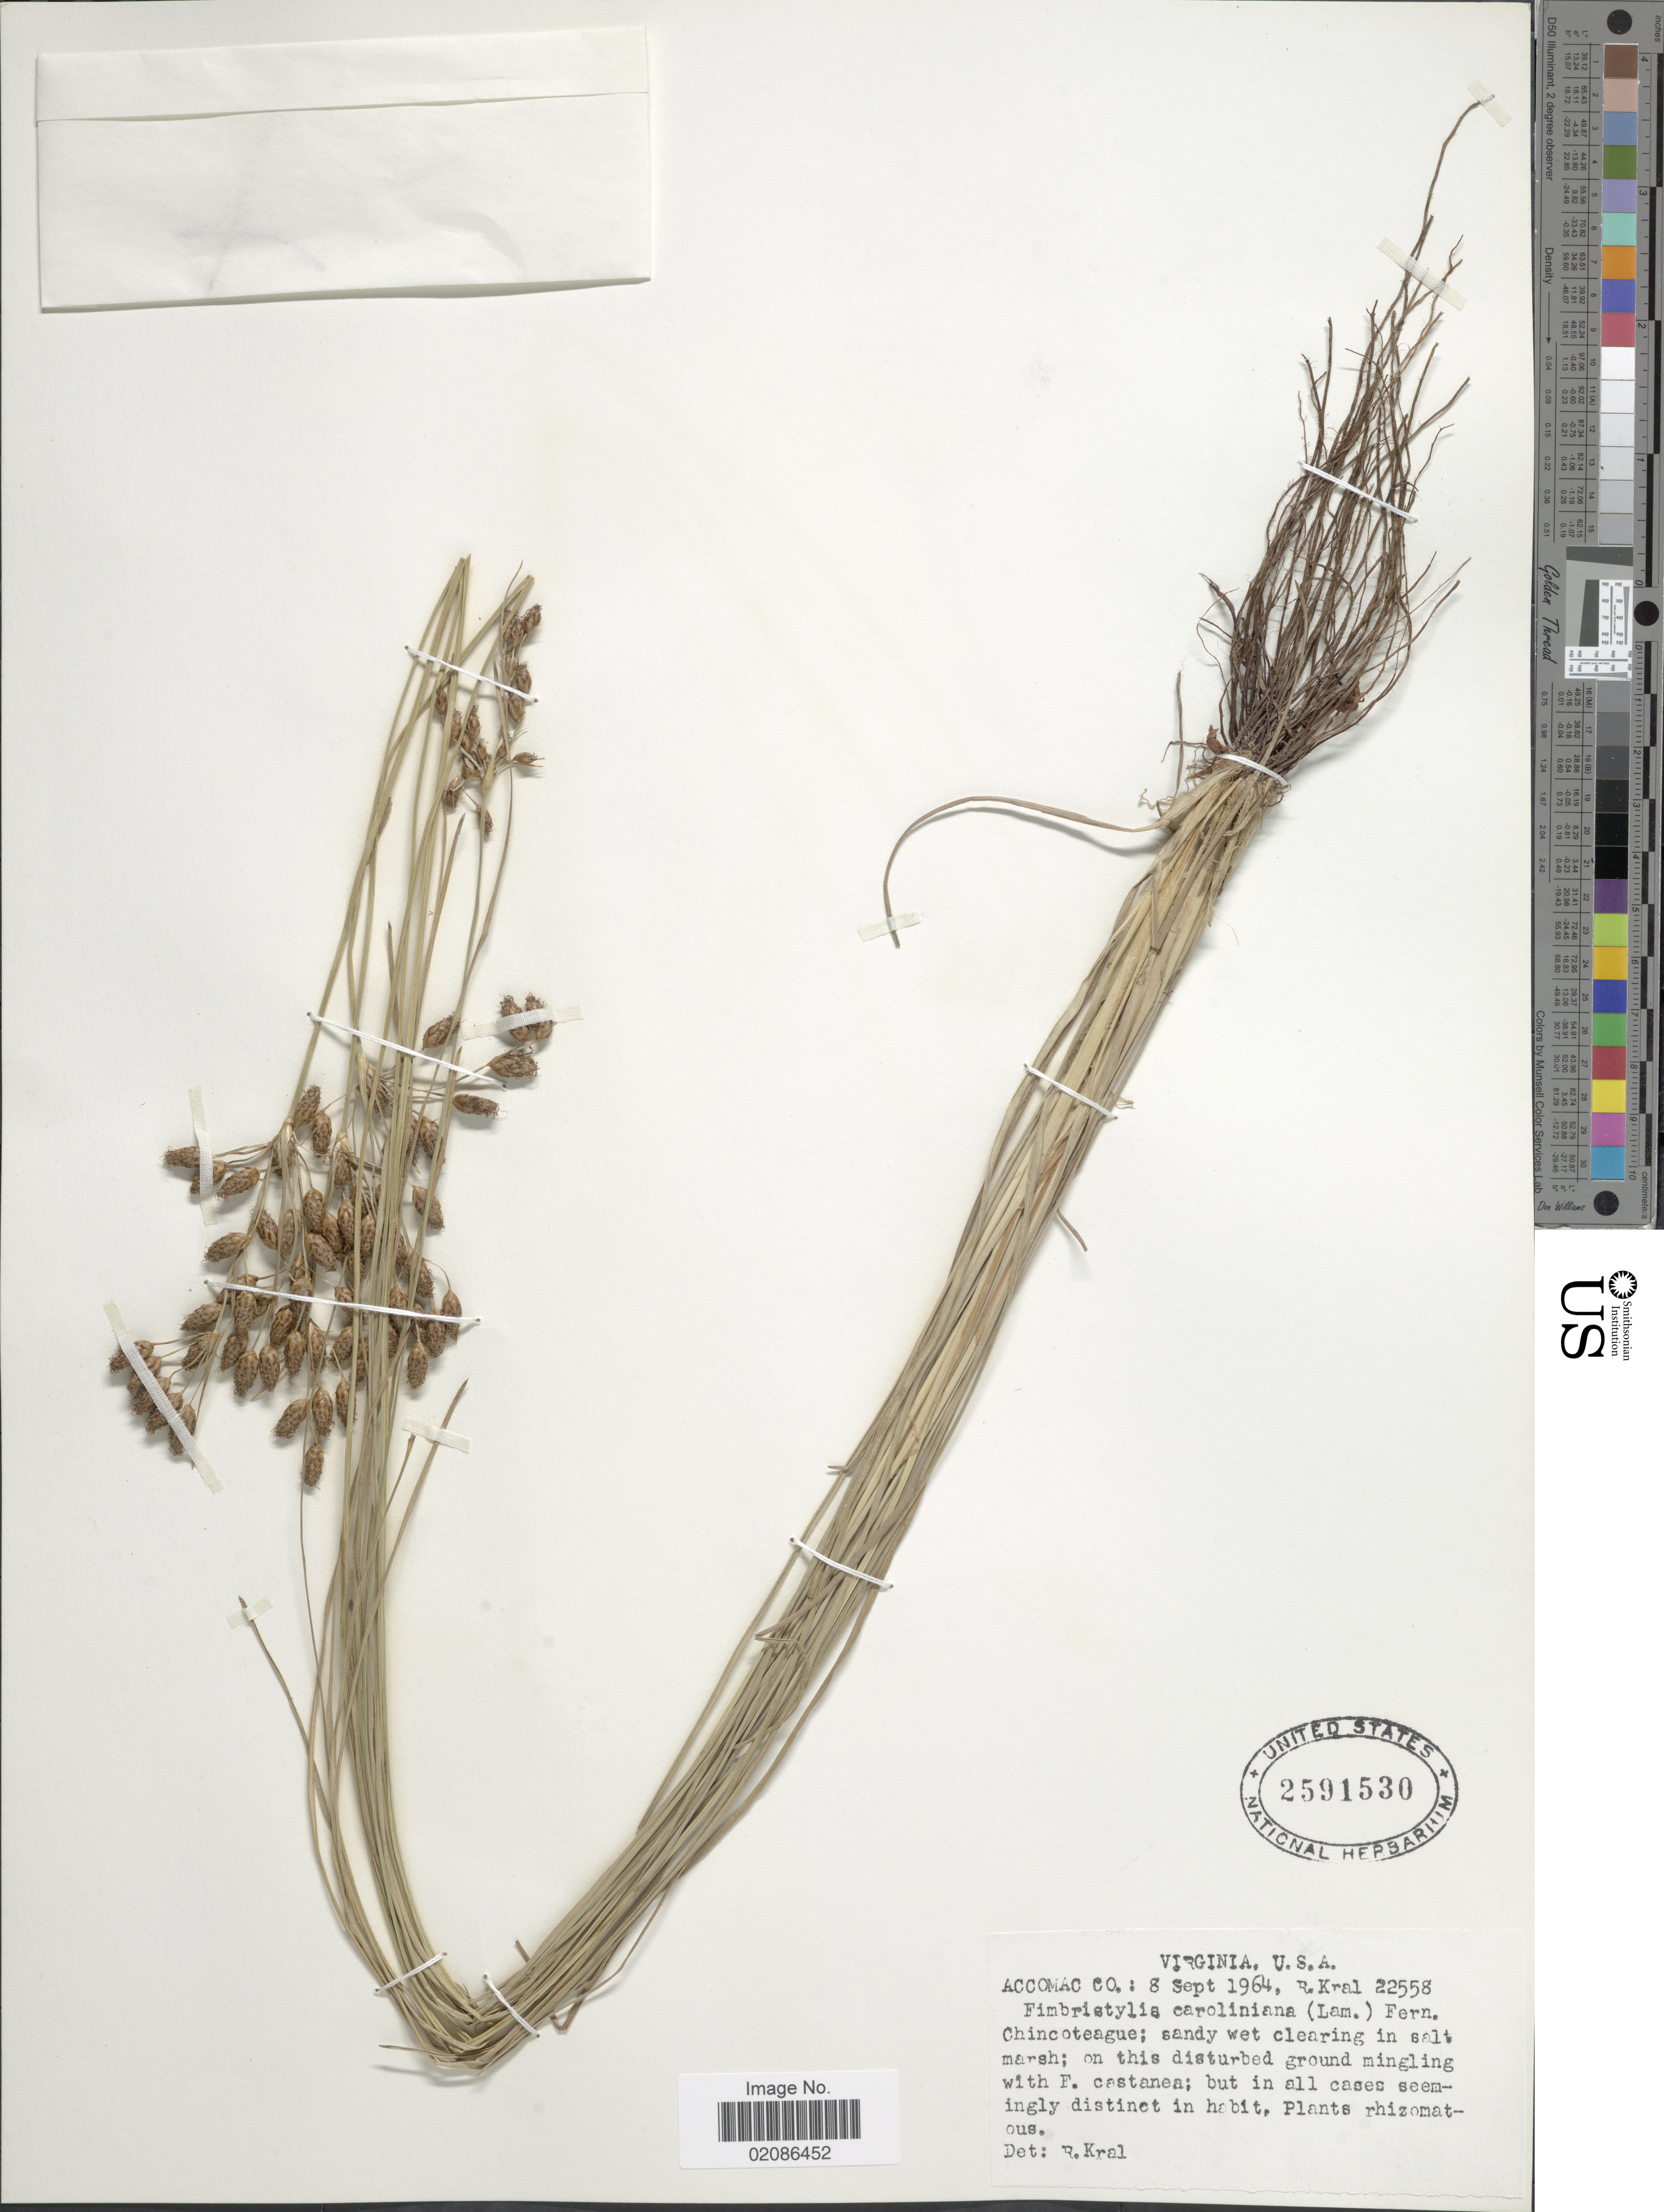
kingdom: Plantae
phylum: Tracheophyta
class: Liliopsida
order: Poales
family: Cyperaceae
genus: Fimbristylis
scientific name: Fimbristylis caroliniana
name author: (Lam.) Fernald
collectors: R. Kral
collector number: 22558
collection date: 1964-09-08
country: United States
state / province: Virginia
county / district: Accomack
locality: Chincoteague; sandy wet clearing in salt marsh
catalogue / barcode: US 2591530